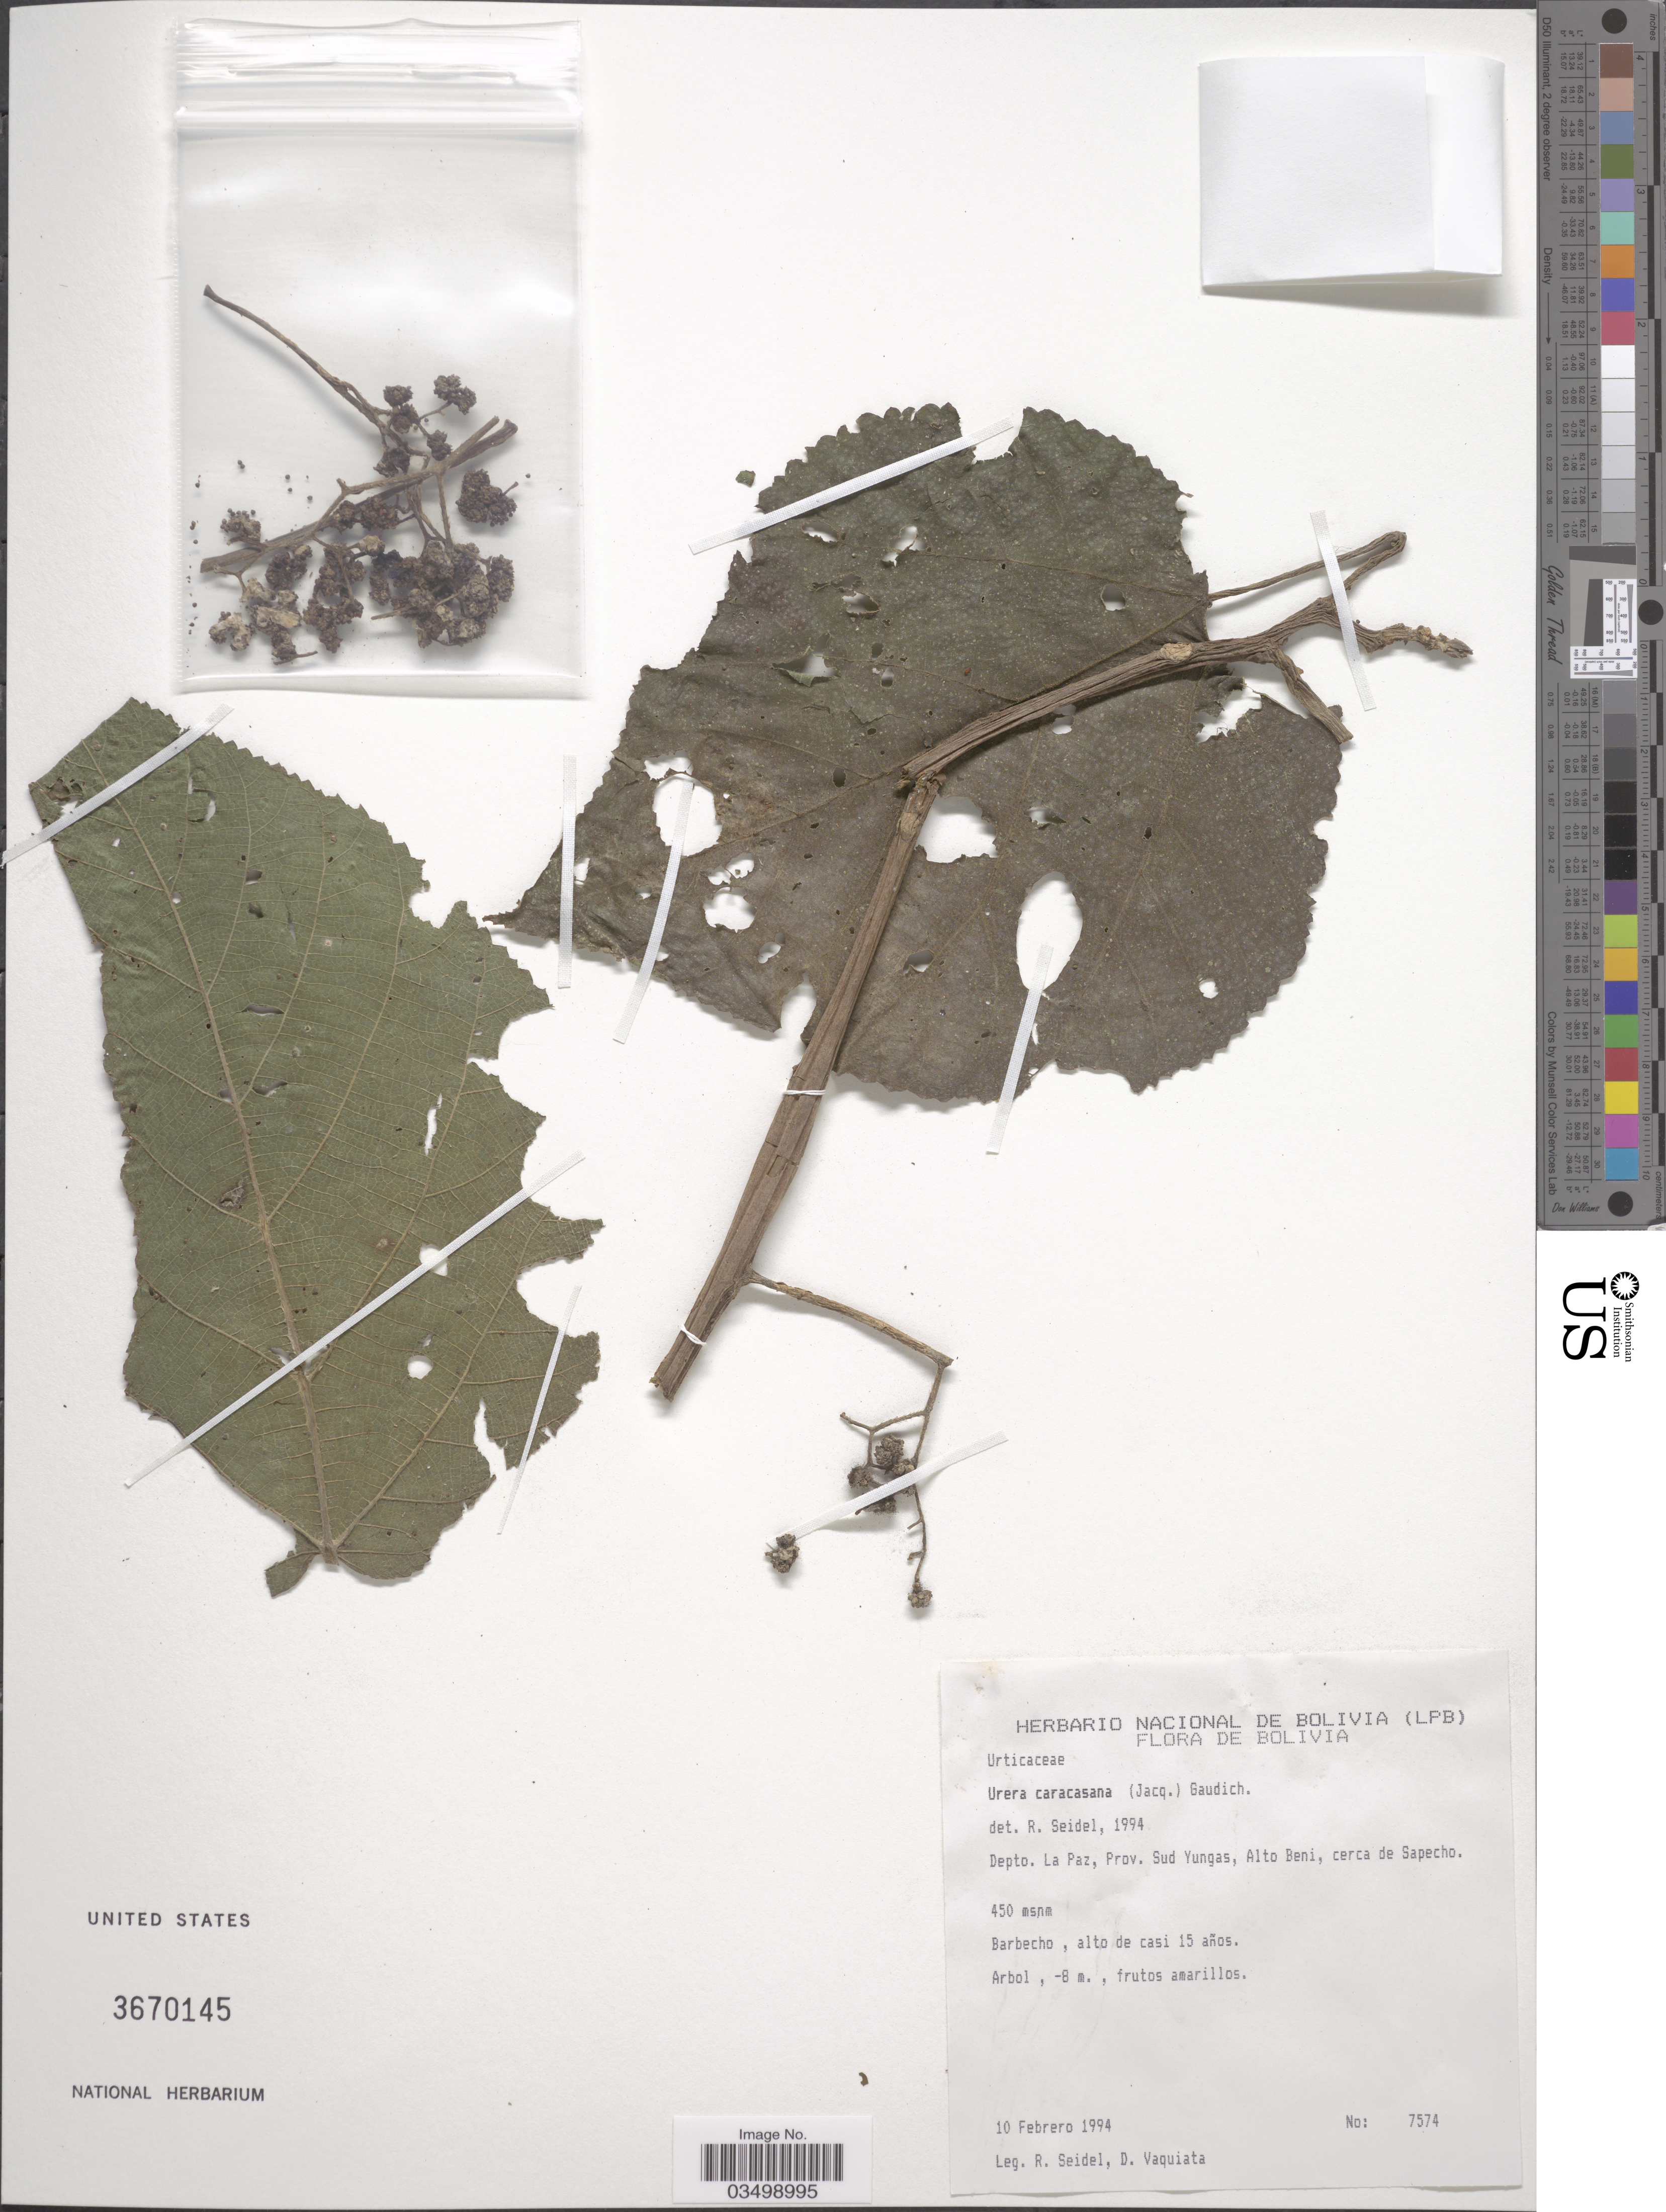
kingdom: Plantae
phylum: Tracheophyta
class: Magnoliopsida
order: Rosales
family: Urticaceae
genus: Urera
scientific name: Urera caracasana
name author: (Jacq.) Gaudich. ex Griseb.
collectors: R. Seidel & D. Vaquiata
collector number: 7574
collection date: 1994-02-10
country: Bolivia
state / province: La Paz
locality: Depto. La Paz, Prov. Sud Yungas, Alto Beni, cerca de Sapecho.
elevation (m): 450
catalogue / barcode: US 3670145